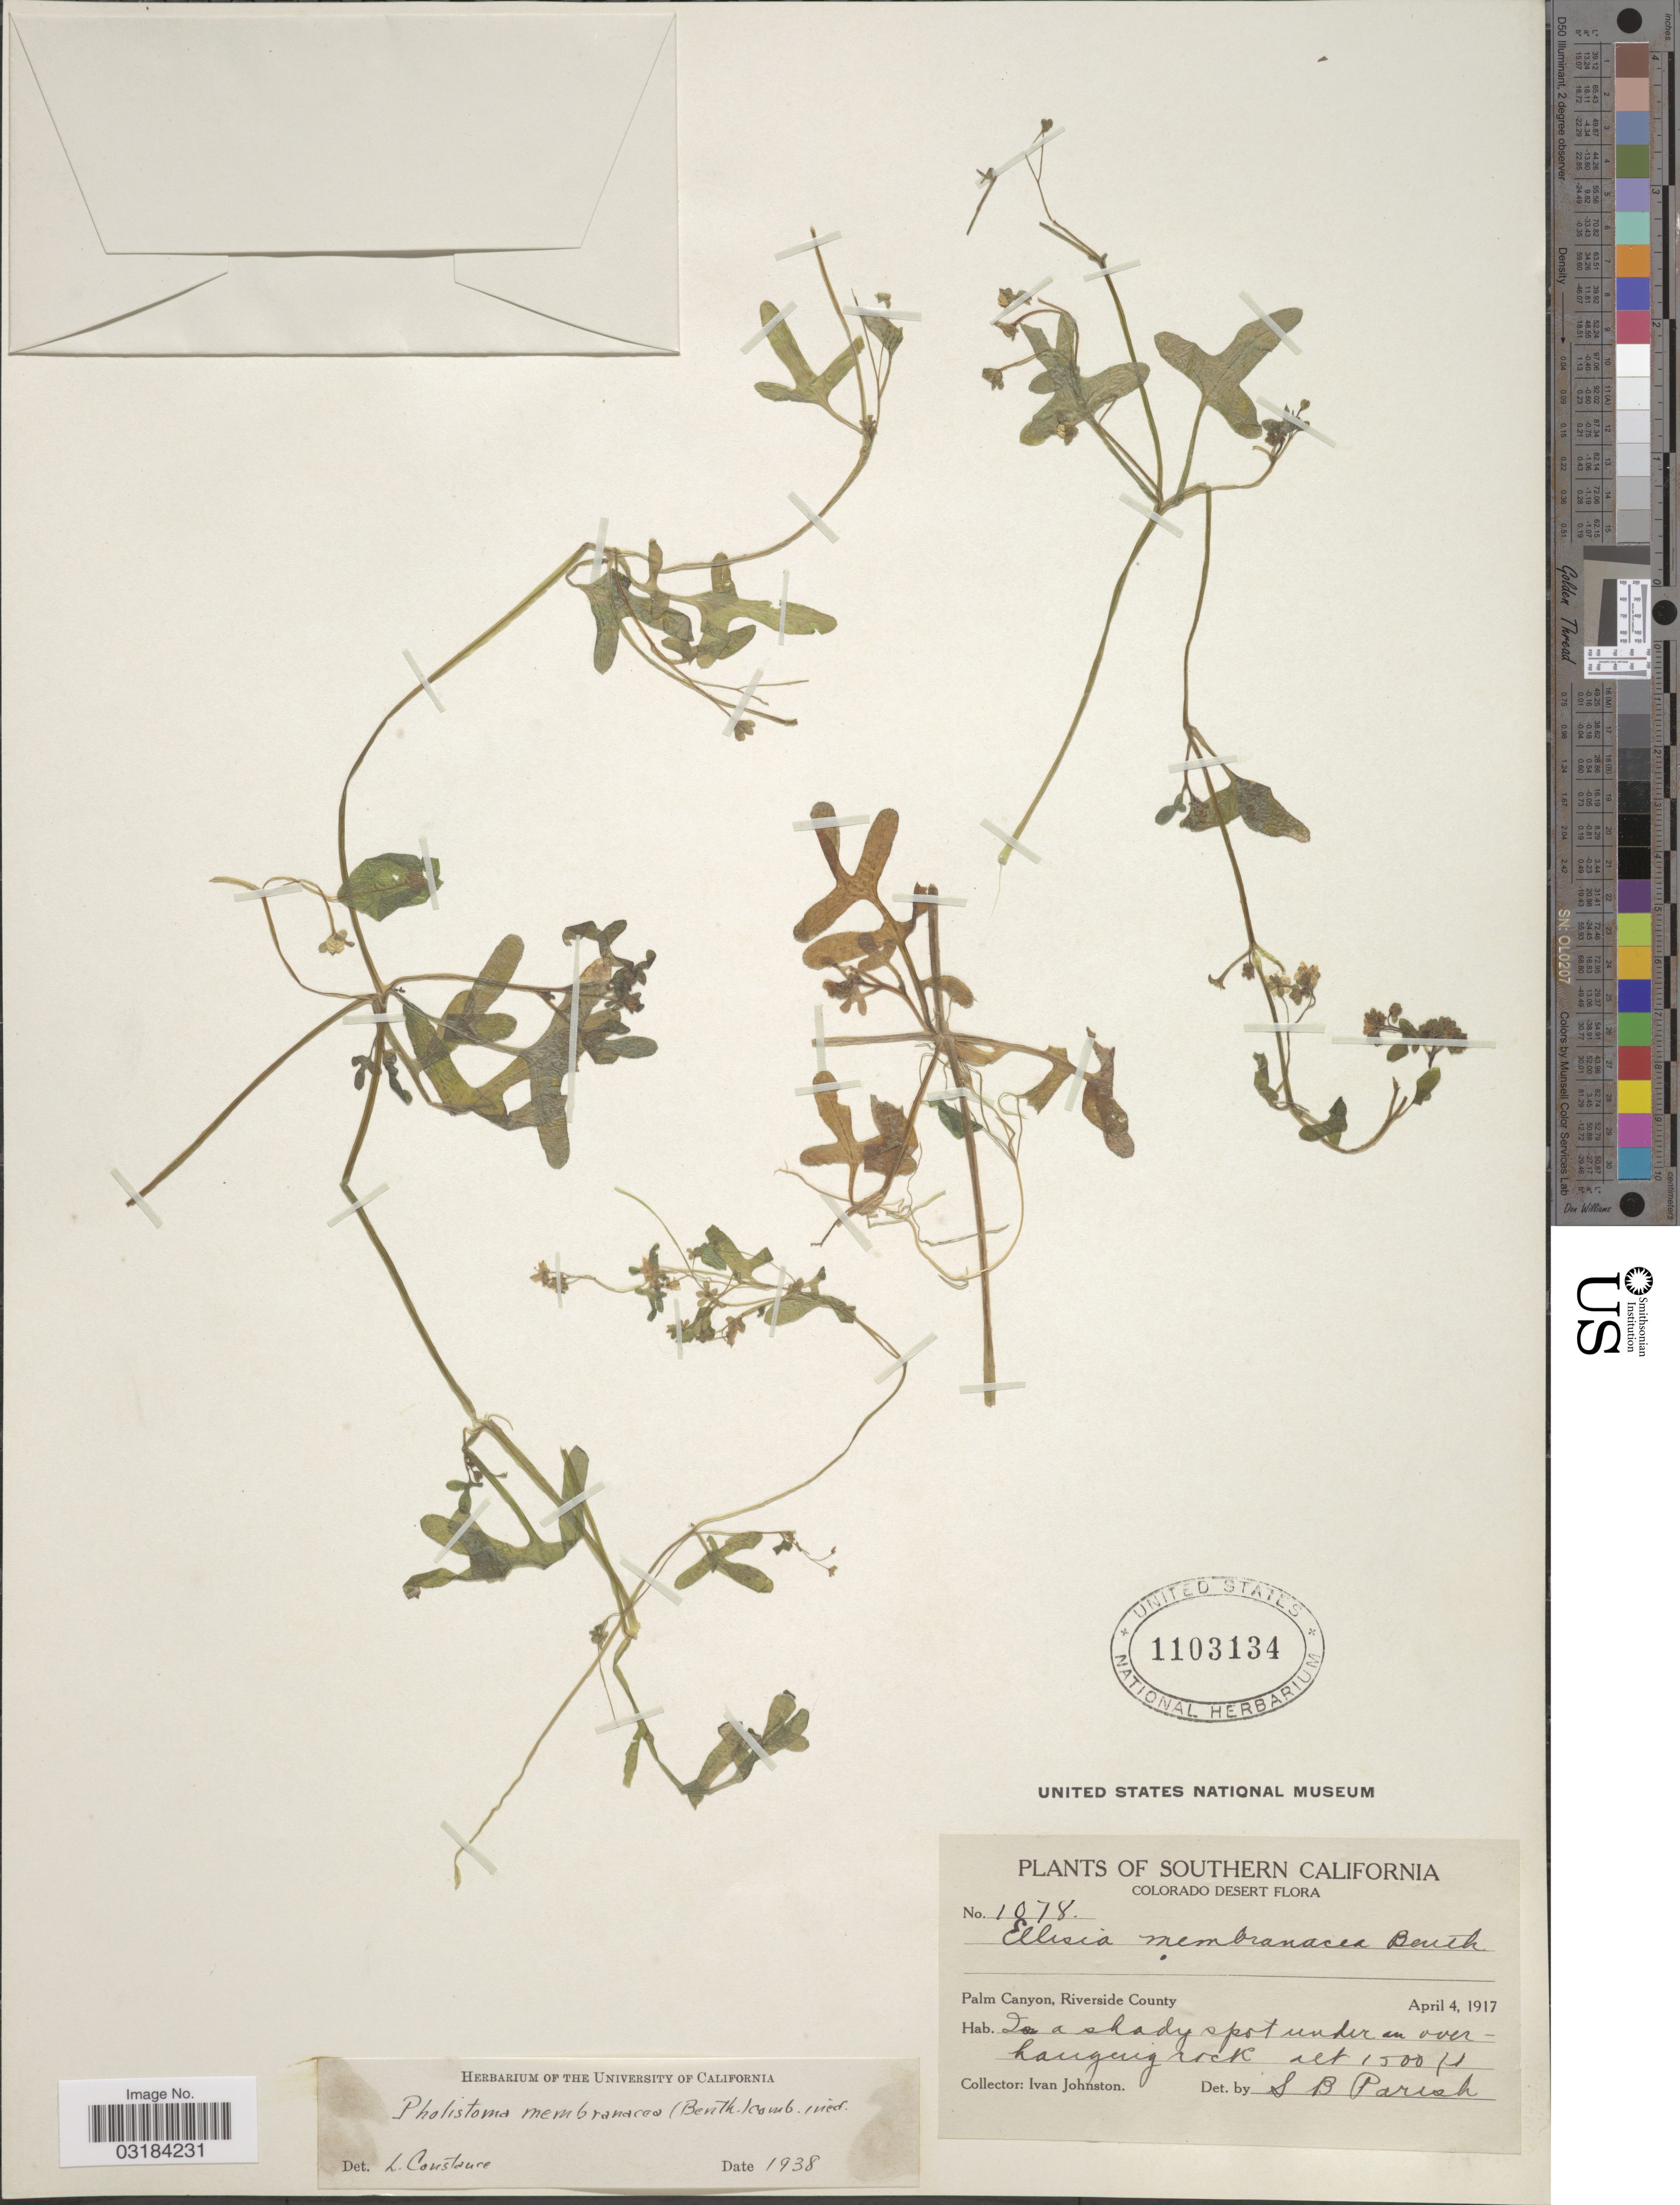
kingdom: Plantae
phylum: Tracheophyta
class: Magnoliopsida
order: Boraginales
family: Hydrophyllaceae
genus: Pholistoma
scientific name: Pholistoma membranaceum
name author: (Benth.) Constance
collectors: I.M. Johnston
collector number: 1078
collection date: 1917-04-04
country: United States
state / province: California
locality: Southern California. Colorado Desert. In a shady spot under an overhanging rock.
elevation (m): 457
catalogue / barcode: US 1103134